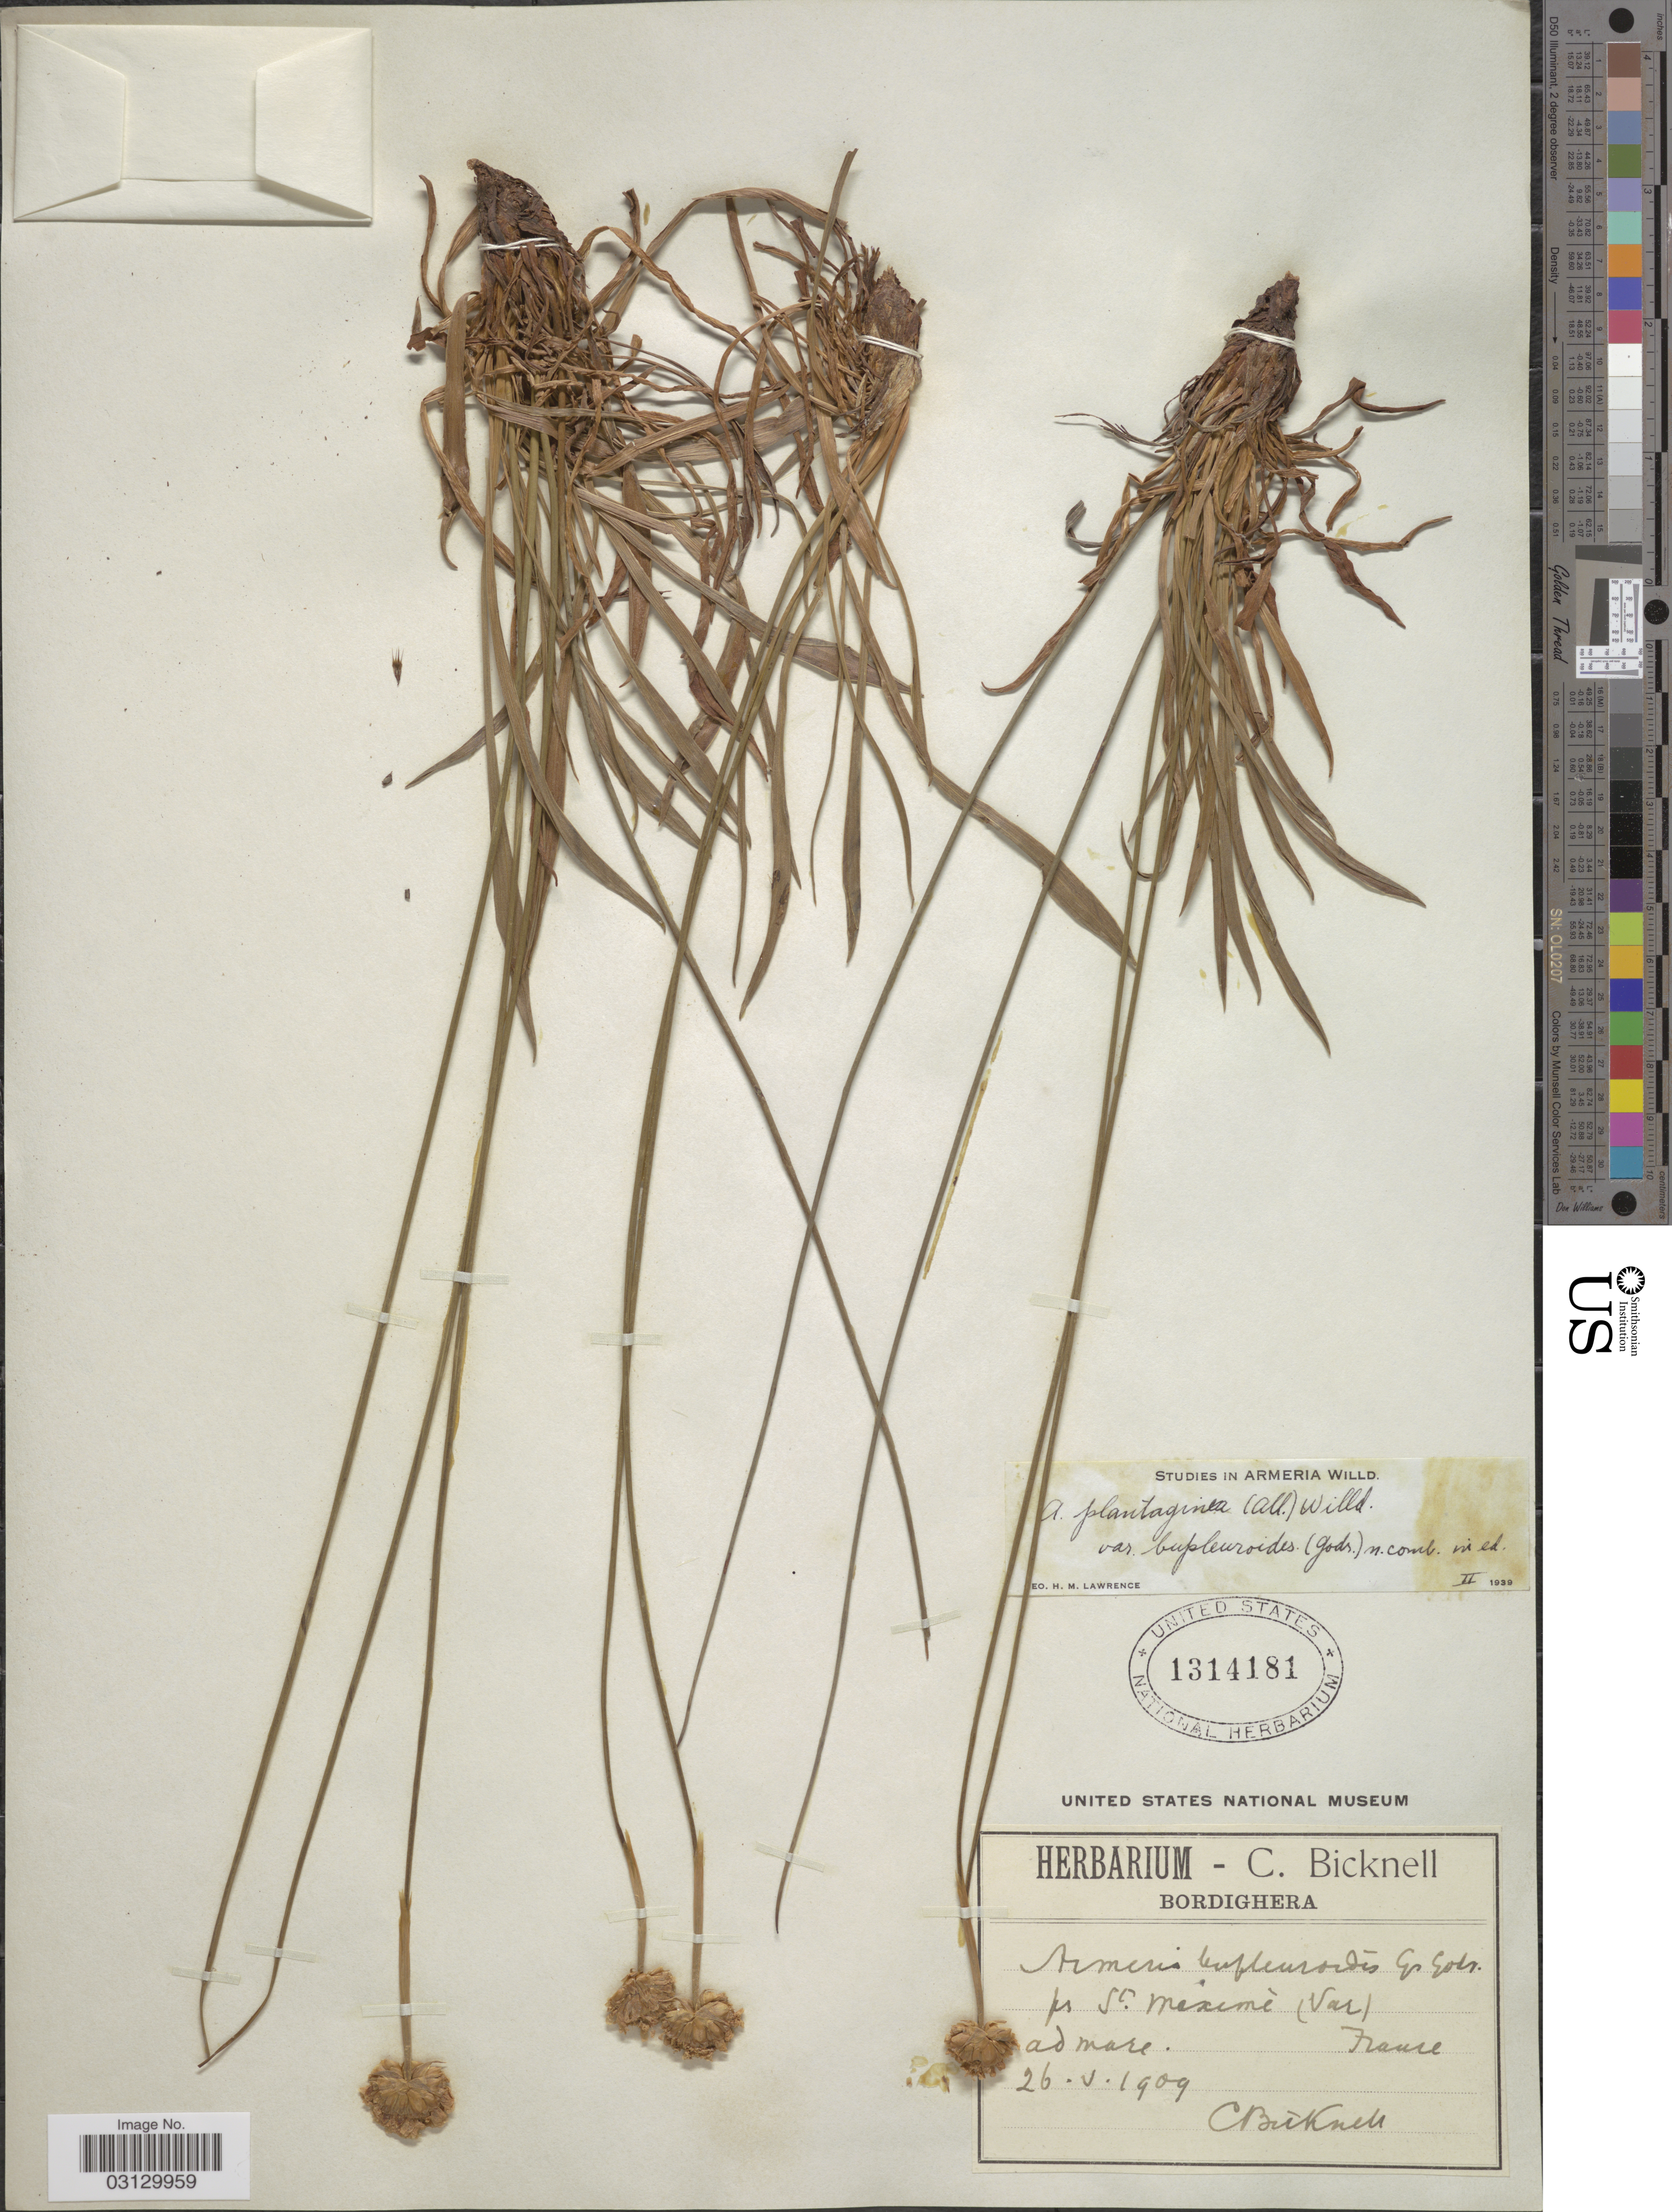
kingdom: Plantae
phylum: Tracheophyta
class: Magnoliopsida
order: Caryophyllales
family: Plumbaginaceae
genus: Armeria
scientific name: Armeria arenaria subsp. bupleuroides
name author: (Gren. & Godr.) Greuter & Burdet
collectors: C. Bicknell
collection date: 1909-05-26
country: France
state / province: Provence-Alpes-Côte d'Azur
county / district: Var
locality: Pr. St. Maximè (Var).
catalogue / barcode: US 1314181